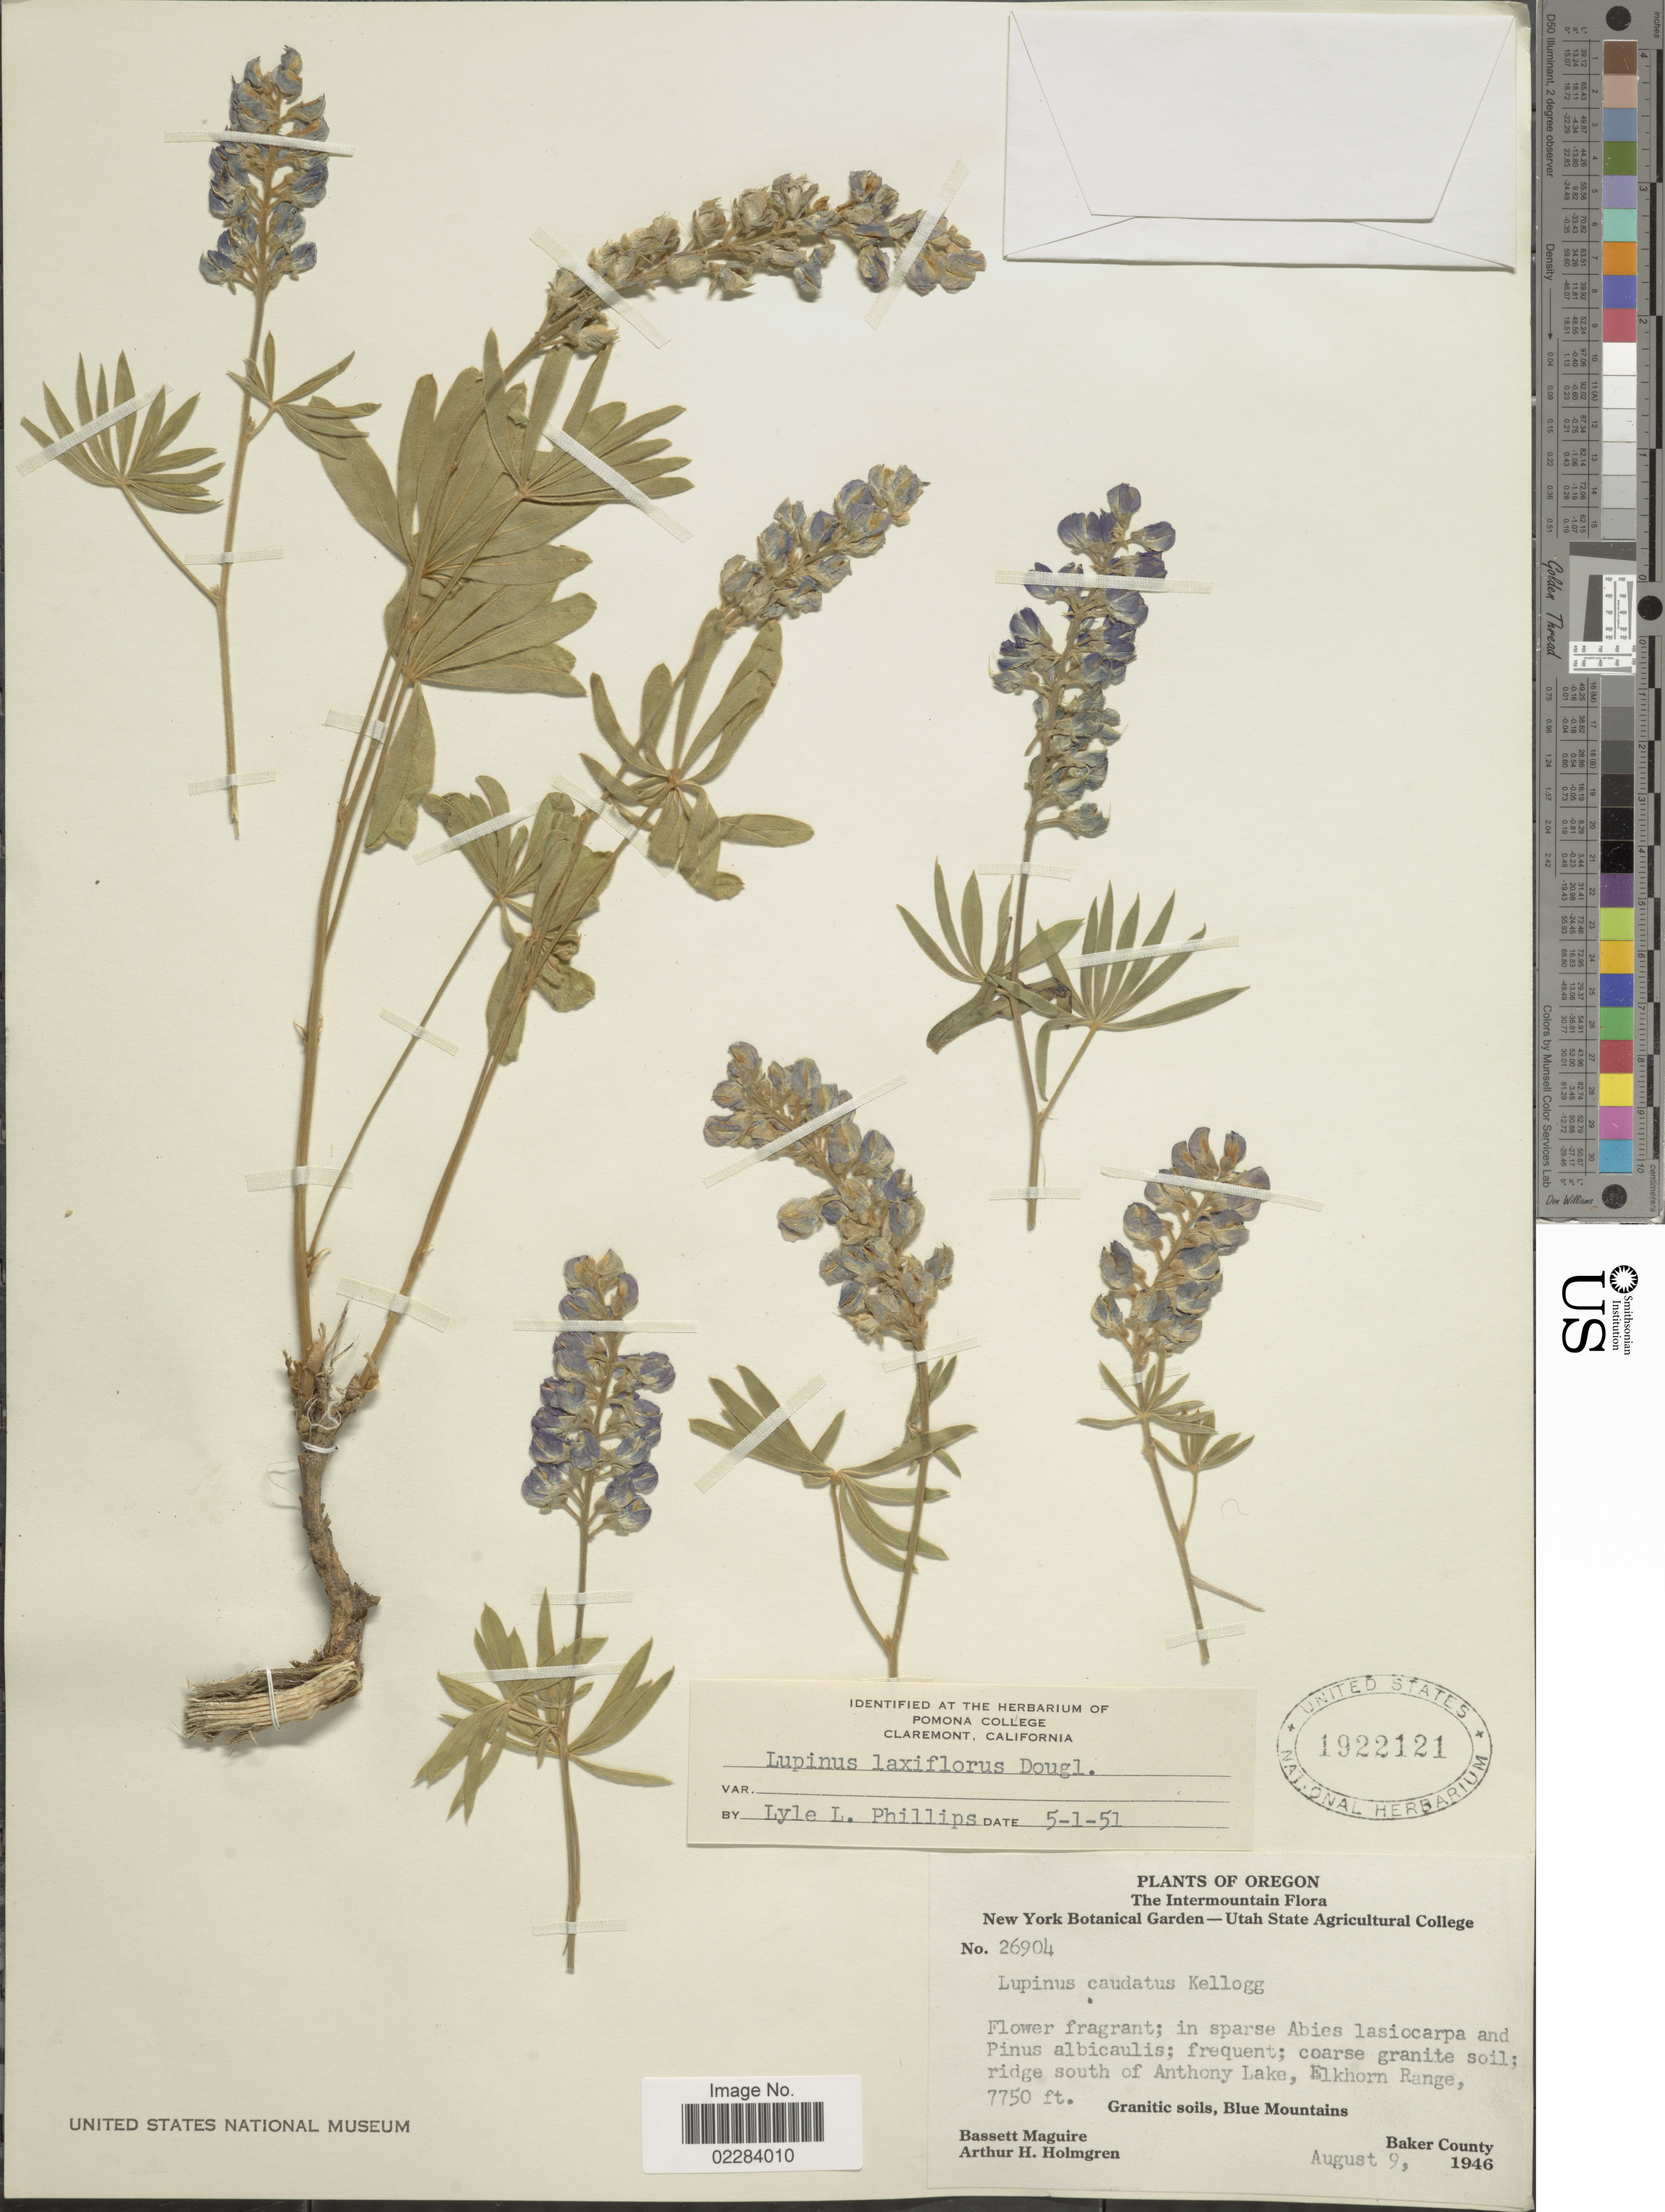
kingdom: Plantae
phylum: Tracheophyta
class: Magnoliopsida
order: Fabales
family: Fabaceae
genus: Lupinus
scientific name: Lupinus arbustus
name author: Lindl.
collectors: B. Maguire & A. H. Holmgren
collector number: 26904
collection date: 1946-08-09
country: United States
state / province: Oregon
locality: The Intermountain. coarse granite soil; ridge south of Anthony Lake, Elkhorn Range. Granitic soils, Blue Mountains.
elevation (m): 2362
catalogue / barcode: US 1922121